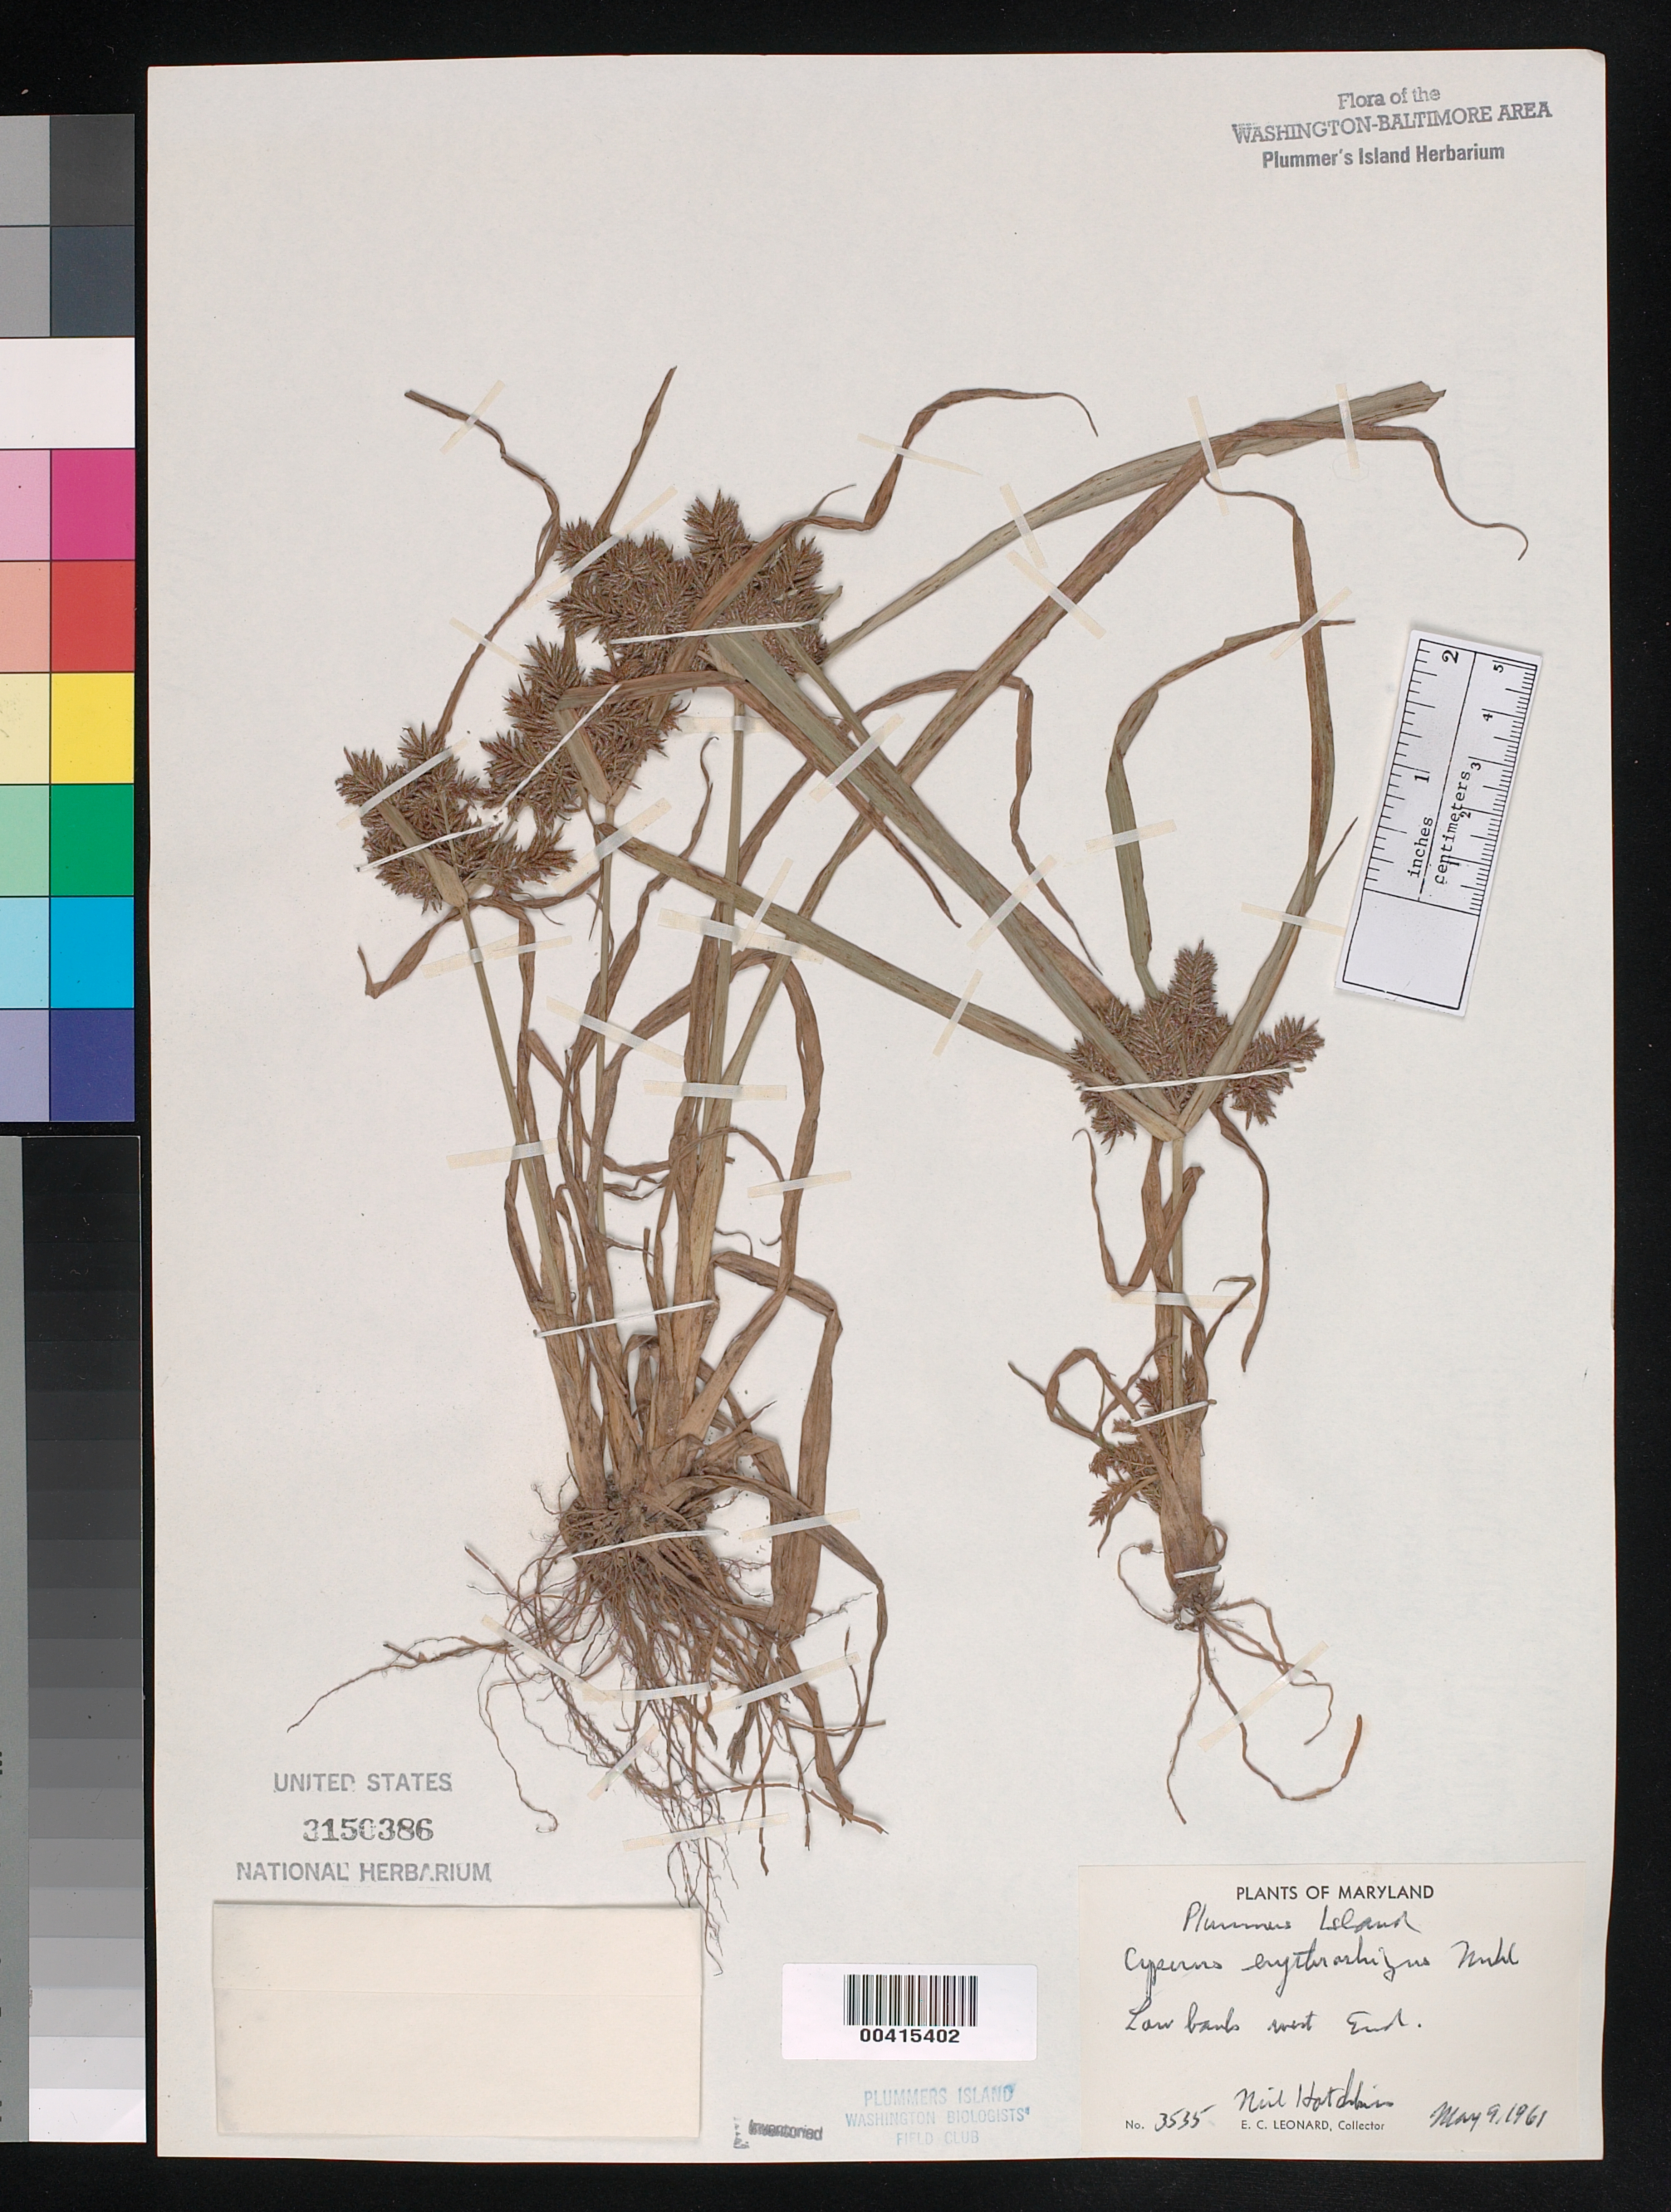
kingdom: Plantae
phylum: Tracheophyta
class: Liliopsida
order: Poales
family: Cyperaceae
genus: Cyperus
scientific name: Cyperus erythrorhizos Muhl.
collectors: N. Hotchkiss & E. C. Leonard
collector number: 3535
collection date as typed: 09 May 1961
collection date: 1961-05-09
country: United States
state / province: Maryland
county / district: Montgomery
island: Plummers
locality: Plummer's Island, lower banks west end C. & O. Canal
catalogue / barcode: US 3150386